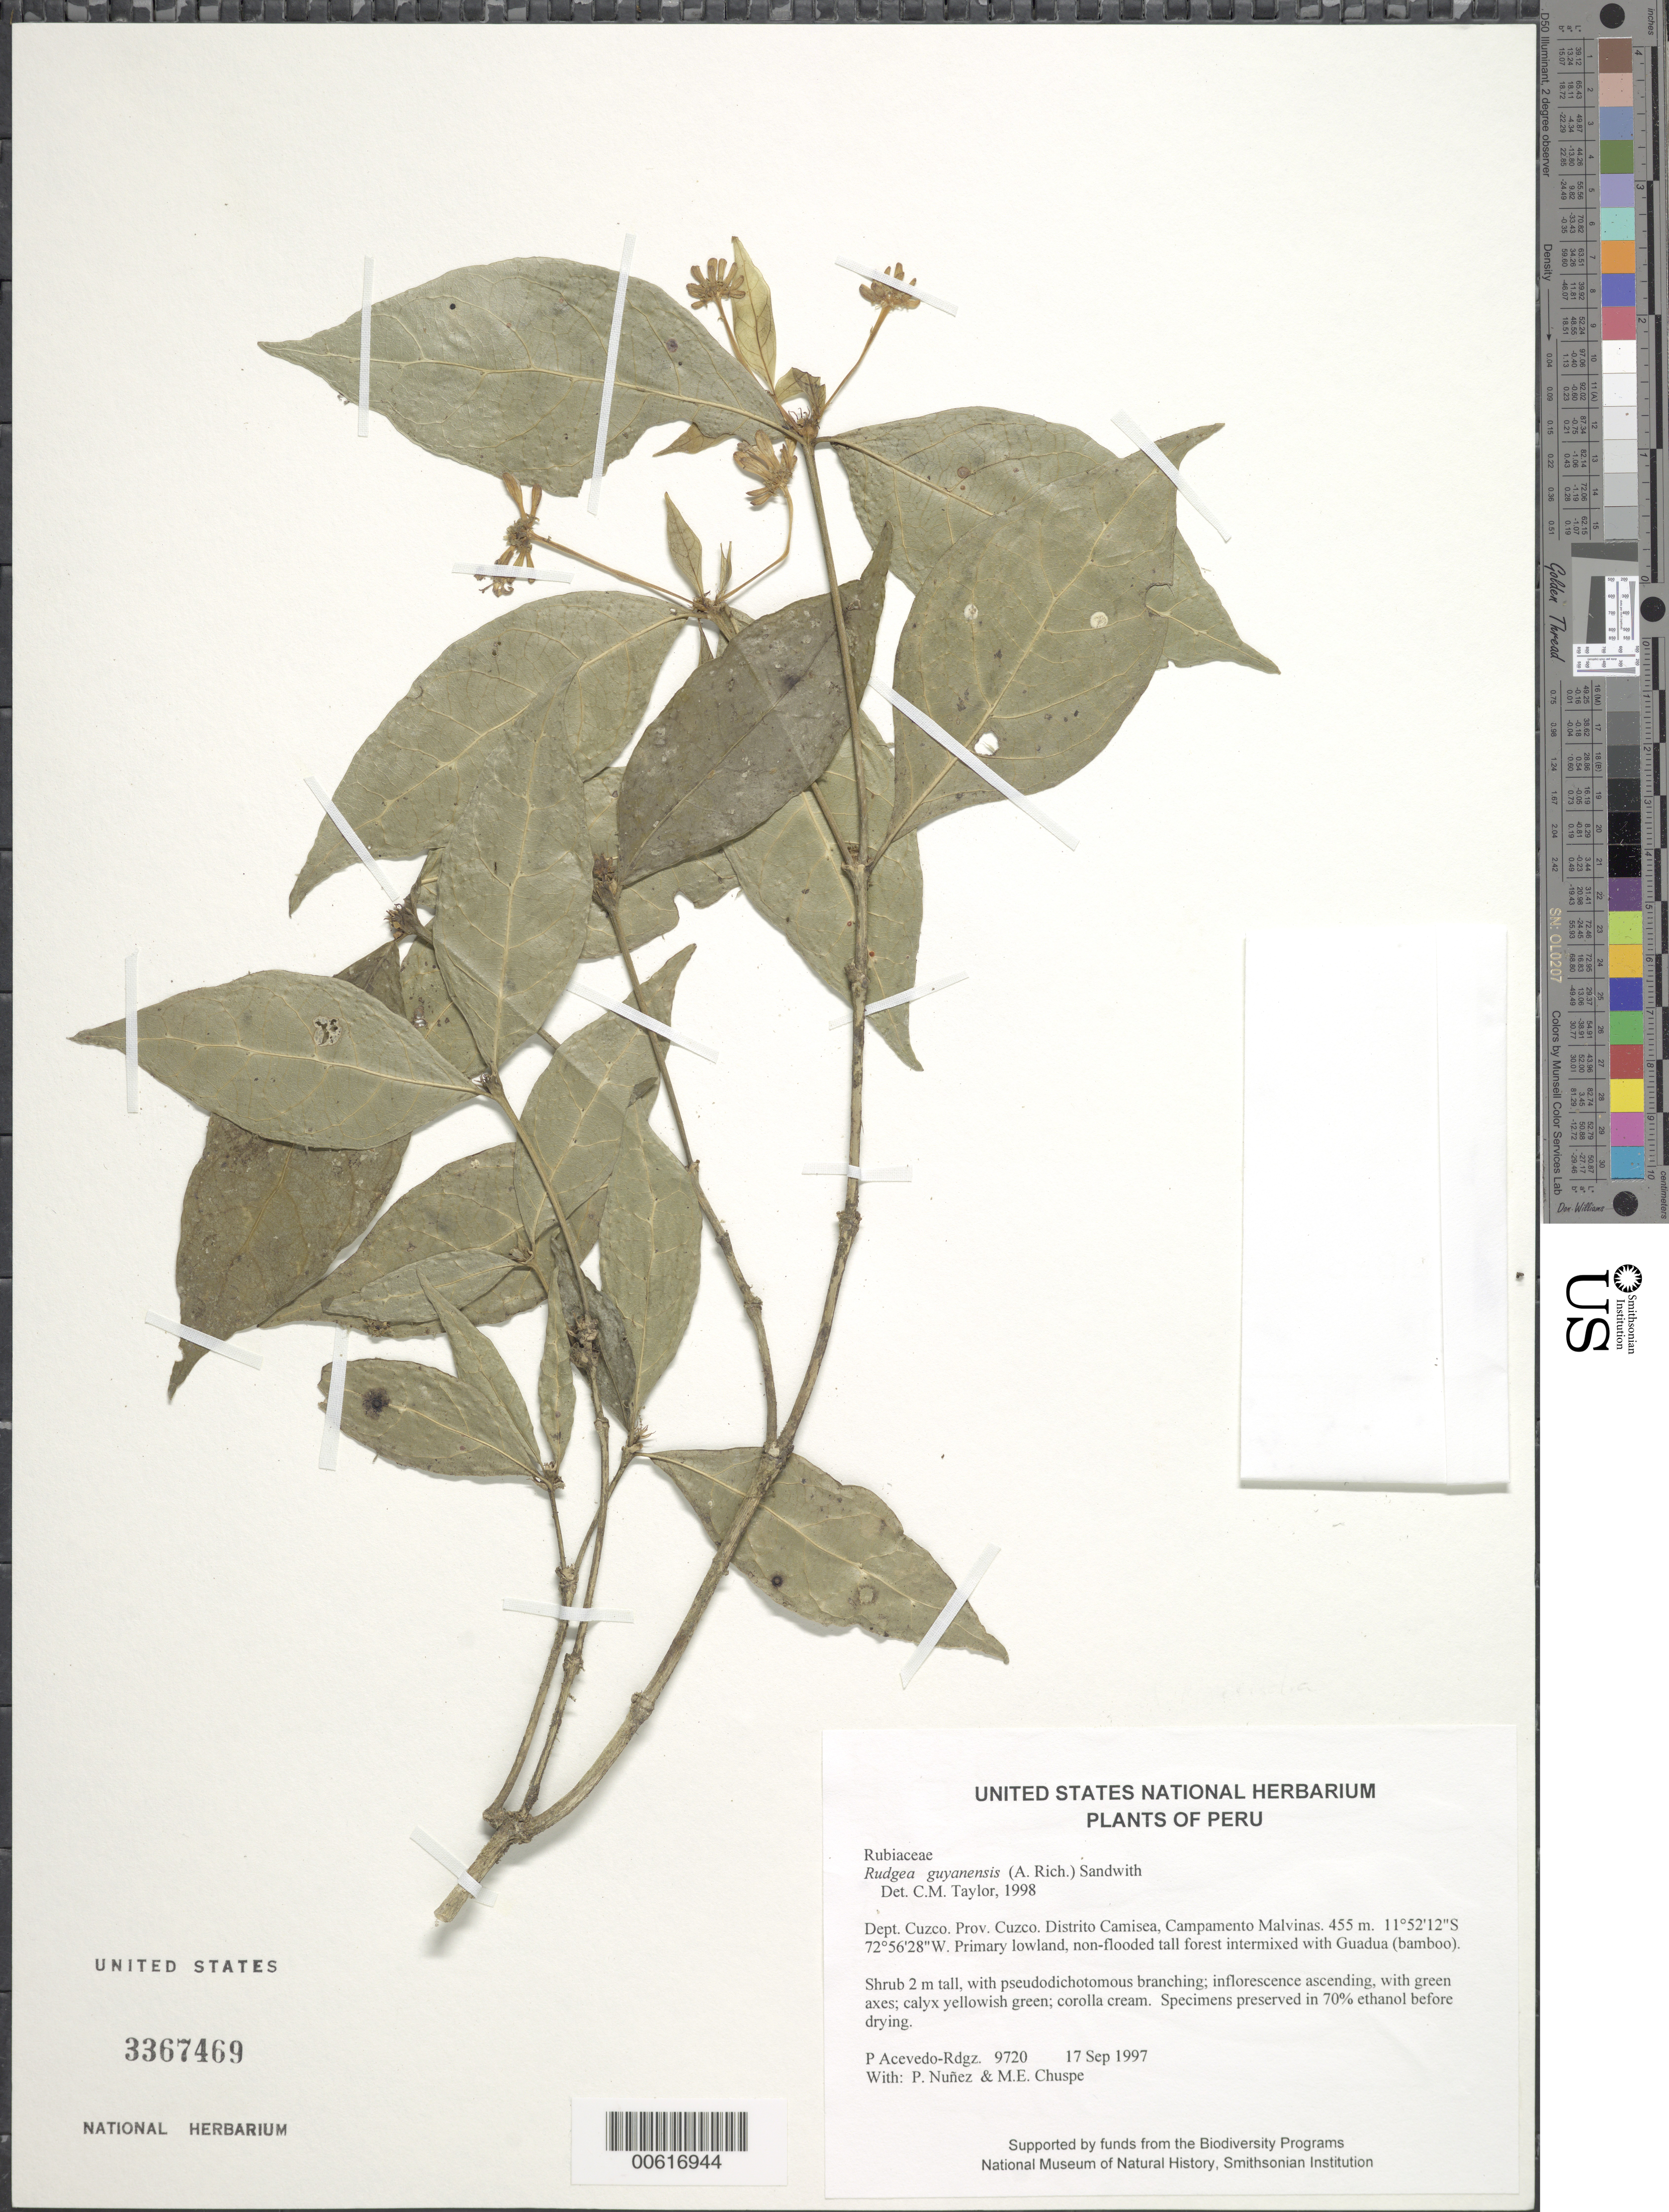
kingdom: Plantae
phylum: Tracheophyta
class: Magnoliopsida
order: Gentianales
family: Rubiaceae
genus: Rudgea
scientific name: Rudgea guyanensis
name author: (A. Rich.) Sandwith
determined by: Taylor, Charlotte M.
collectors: P. Acevedo-Rodr., P. Nuñez V. & M. Chuspe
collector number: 9720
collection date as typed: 17 Sep 1997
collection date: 1997-09-17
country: Peru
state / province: Cusco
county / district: Cusco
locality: Distrito Camisea, Campamento Malvinas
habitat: Primary lowland, non-flooded tall forest intermixed with Guadua (bamboo).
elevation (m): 455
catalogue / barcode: US 3367469